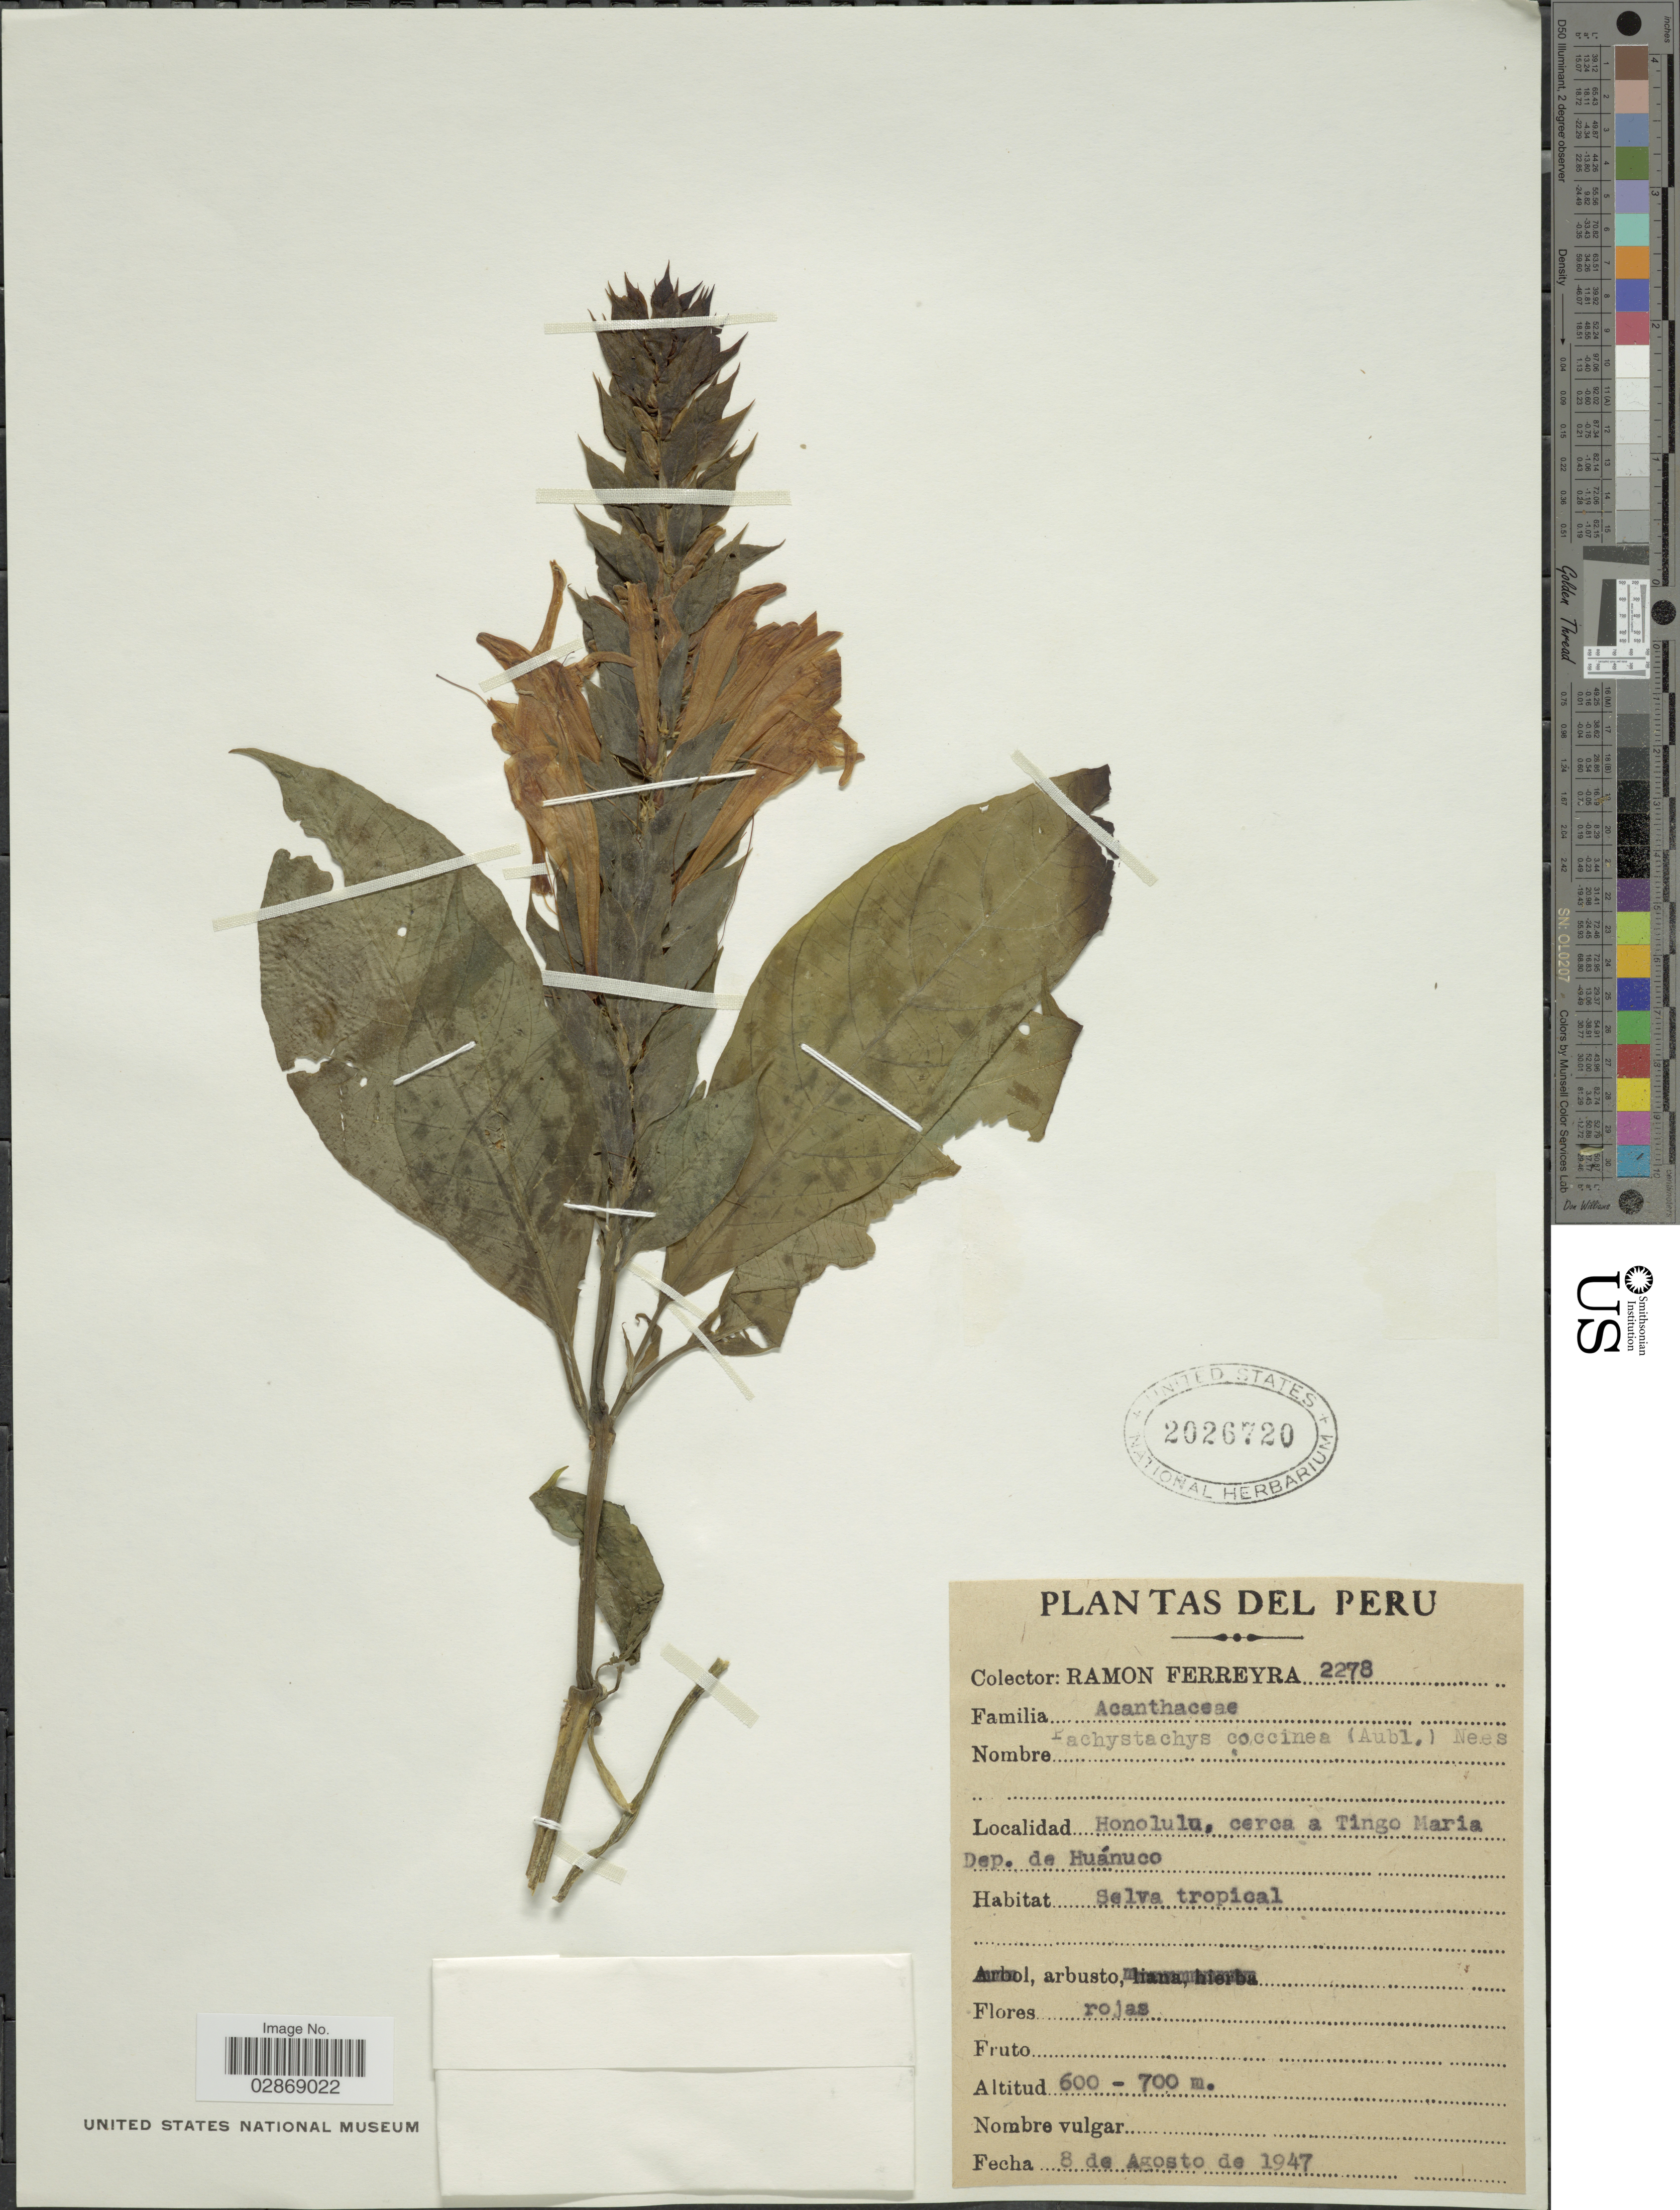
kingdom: Plantae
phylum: Tracheophyta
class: Magnoliopsida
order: Lamiales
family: Acanthaceae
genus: Pachystachys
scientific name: Pachystachys spicata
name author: (Ruiz & Pav.) Wassh.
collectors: R. A. Ferreyra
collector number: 2278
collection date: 1947-08-08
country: Peru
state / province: Huánuco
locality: Honolulu, cerca a Tingo Maria, Dep. de Huánuco.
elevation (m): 600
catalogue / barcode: US 2026720